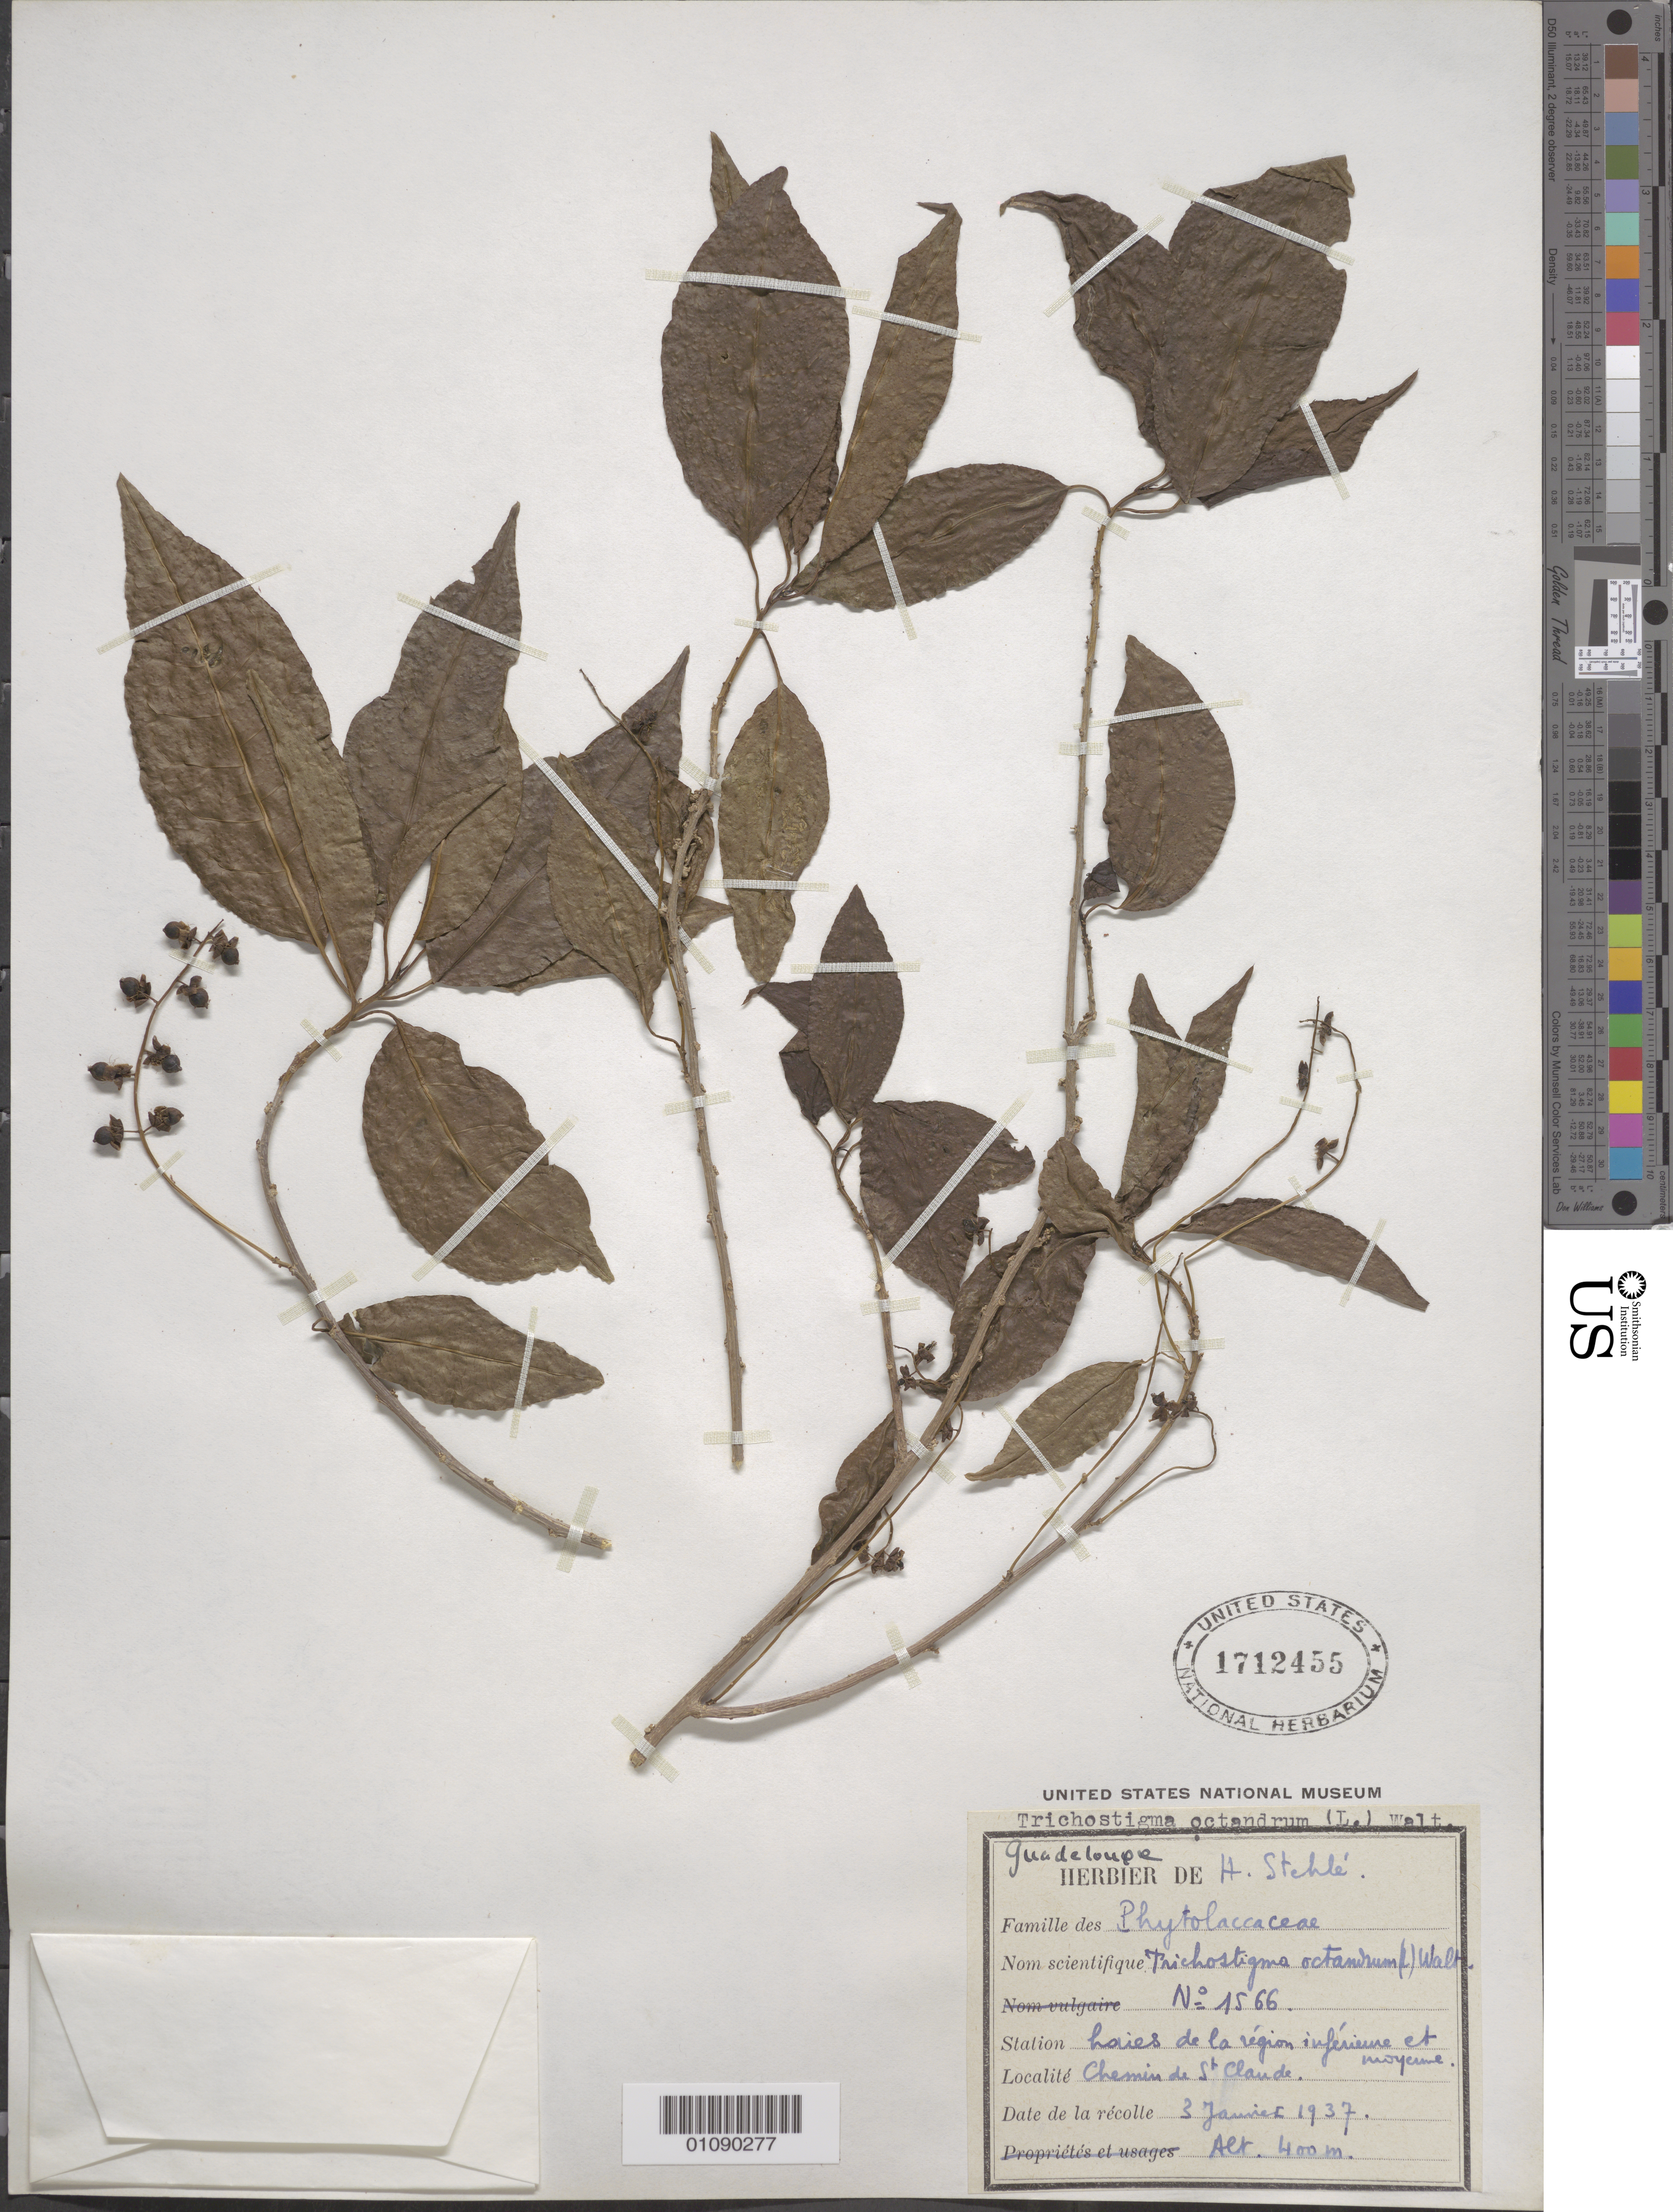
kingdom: Plantae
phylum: Tracheophyta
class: Magnoliopsida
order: Caryophyllales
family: Phytolaccaceae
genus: Trichostigma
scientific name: Trichostigma octandrum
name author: (L.) H. Walter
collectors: H. Stehlé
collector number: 1566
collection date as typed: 03 Jan 1937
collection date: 1937-01-03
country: Guadeloupe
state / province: St. Claude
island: Basse Terre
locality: Chemin de St Claude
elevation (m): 400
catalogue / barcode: US 1712455